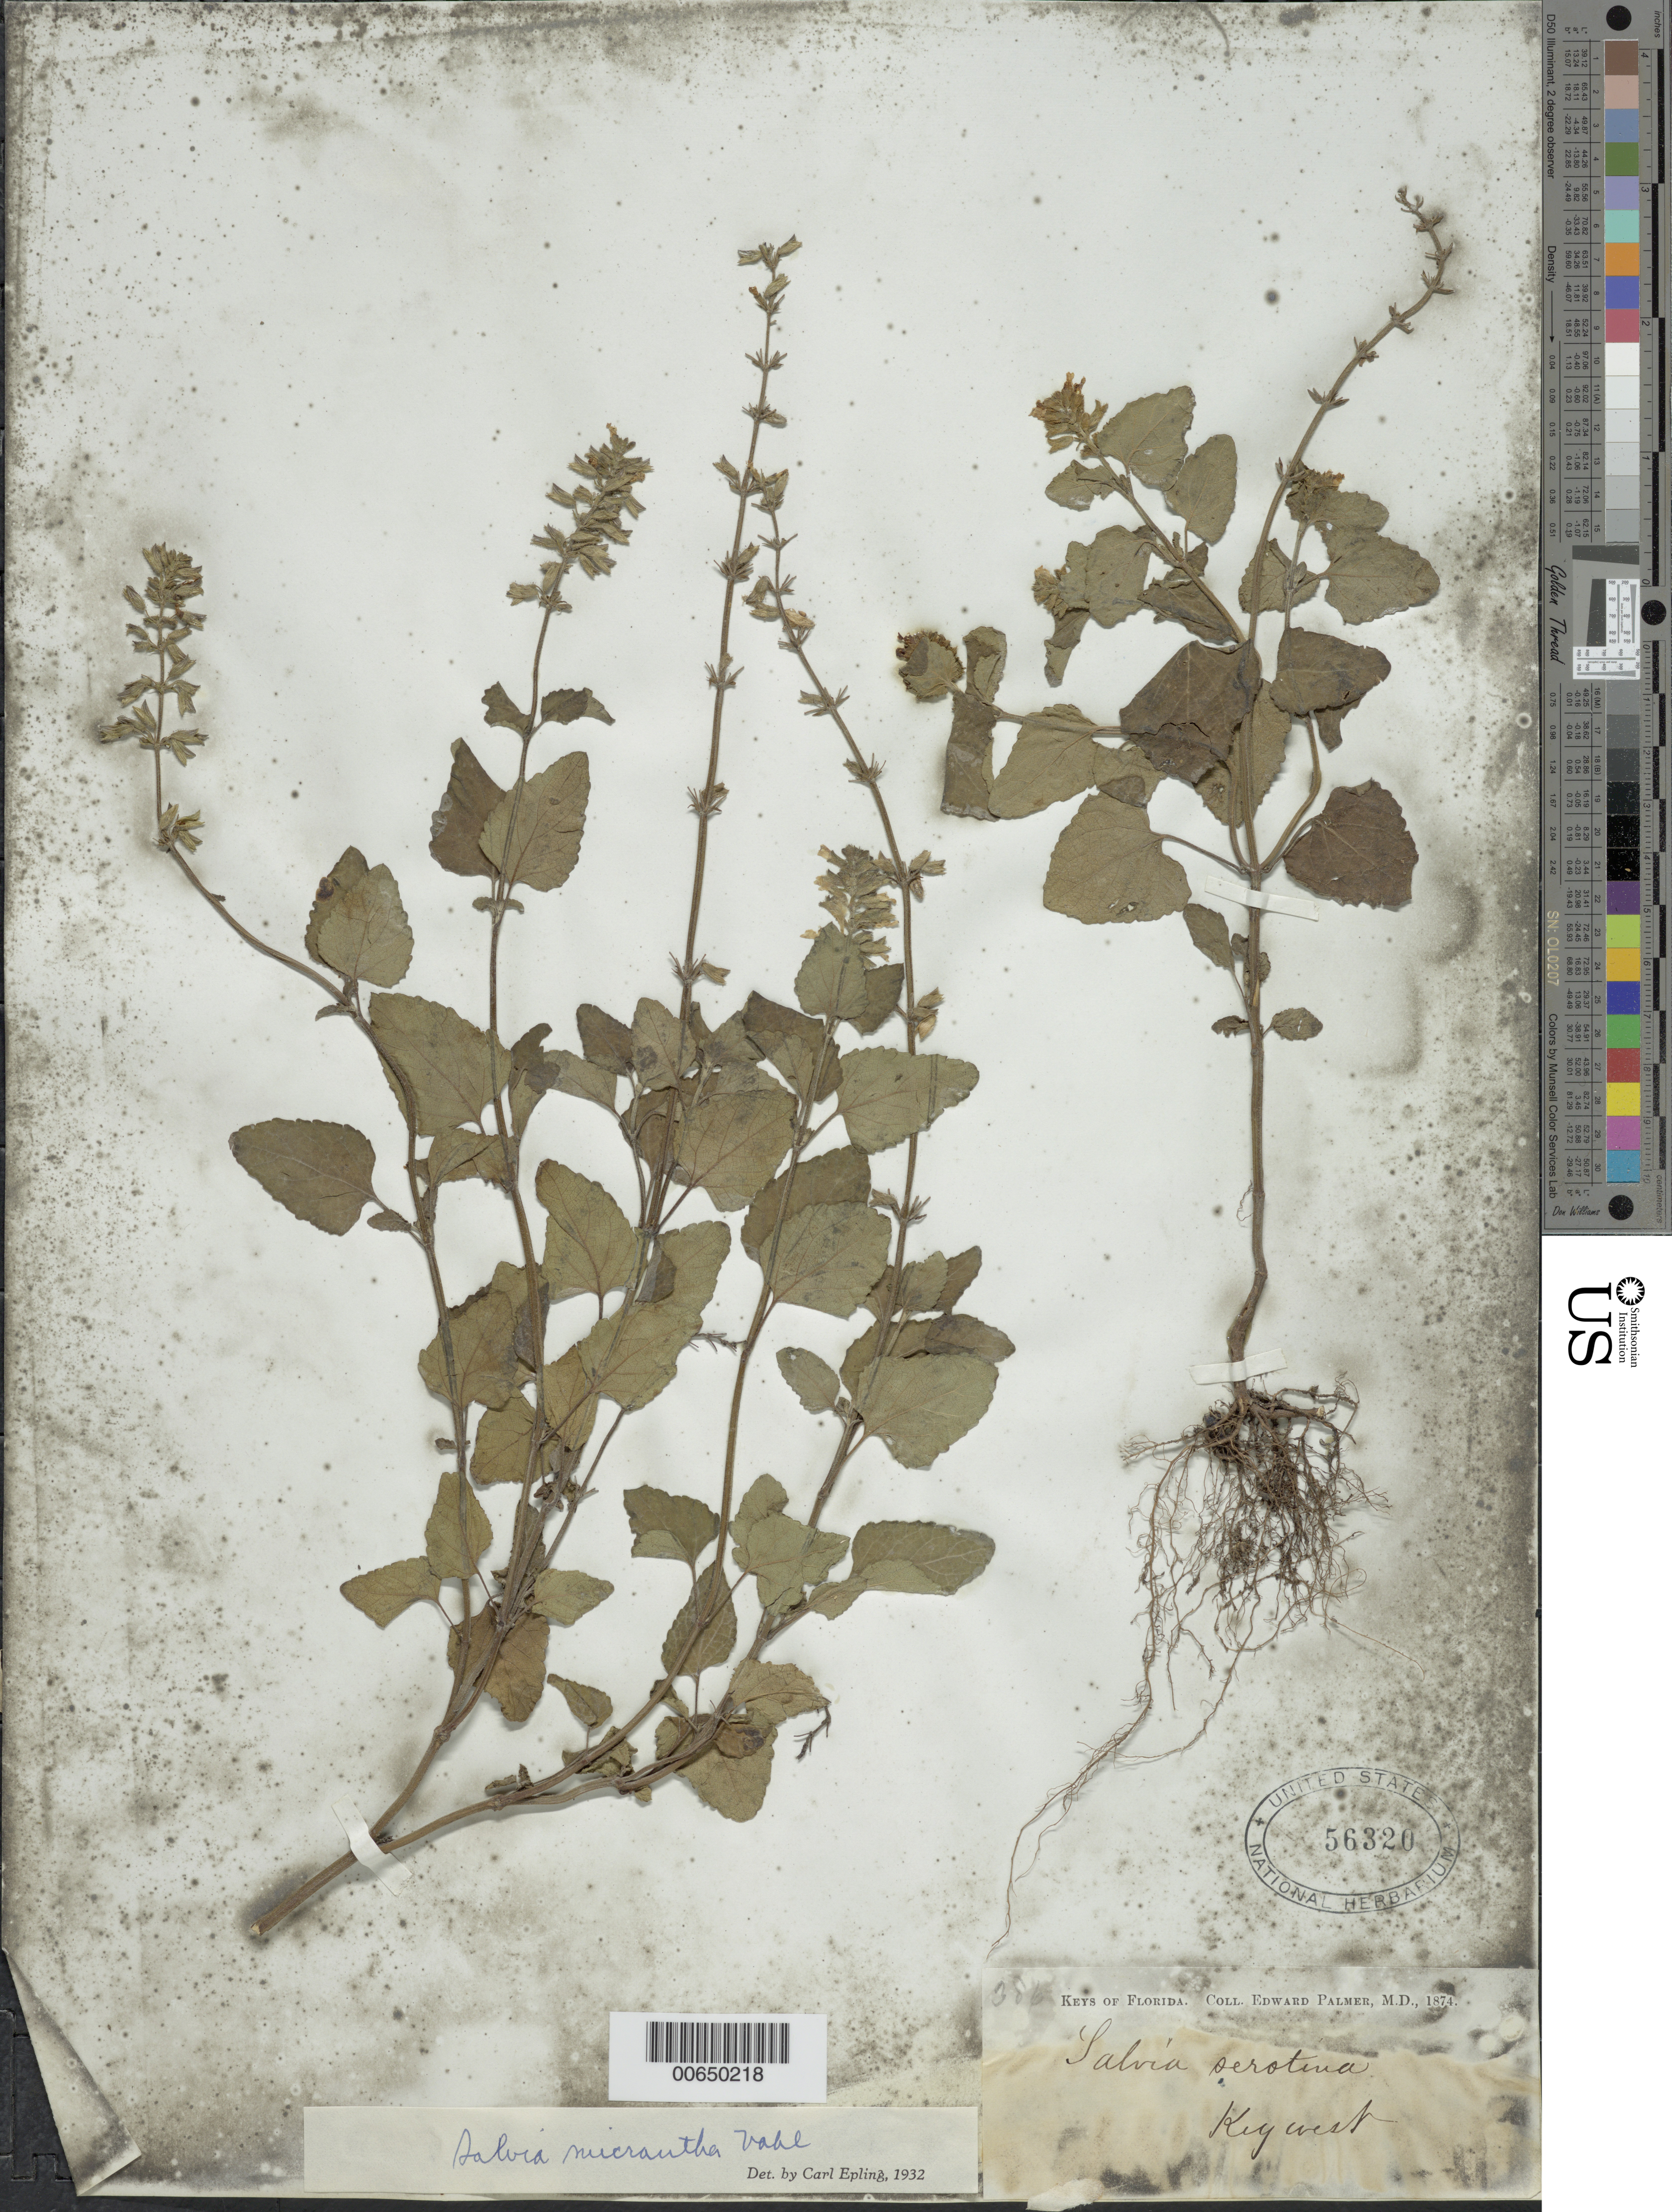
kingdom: Plantae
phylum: Tracheophyta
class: Magnoliopsida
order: Lamiales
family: Lamiaceae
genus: Salvia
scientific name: Salvia micrantha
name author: Vahl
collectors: A. P. Garber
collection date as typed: Aug 1877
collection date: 1877-08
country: United States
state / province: Florida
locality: Key West.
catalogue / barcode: US 56319